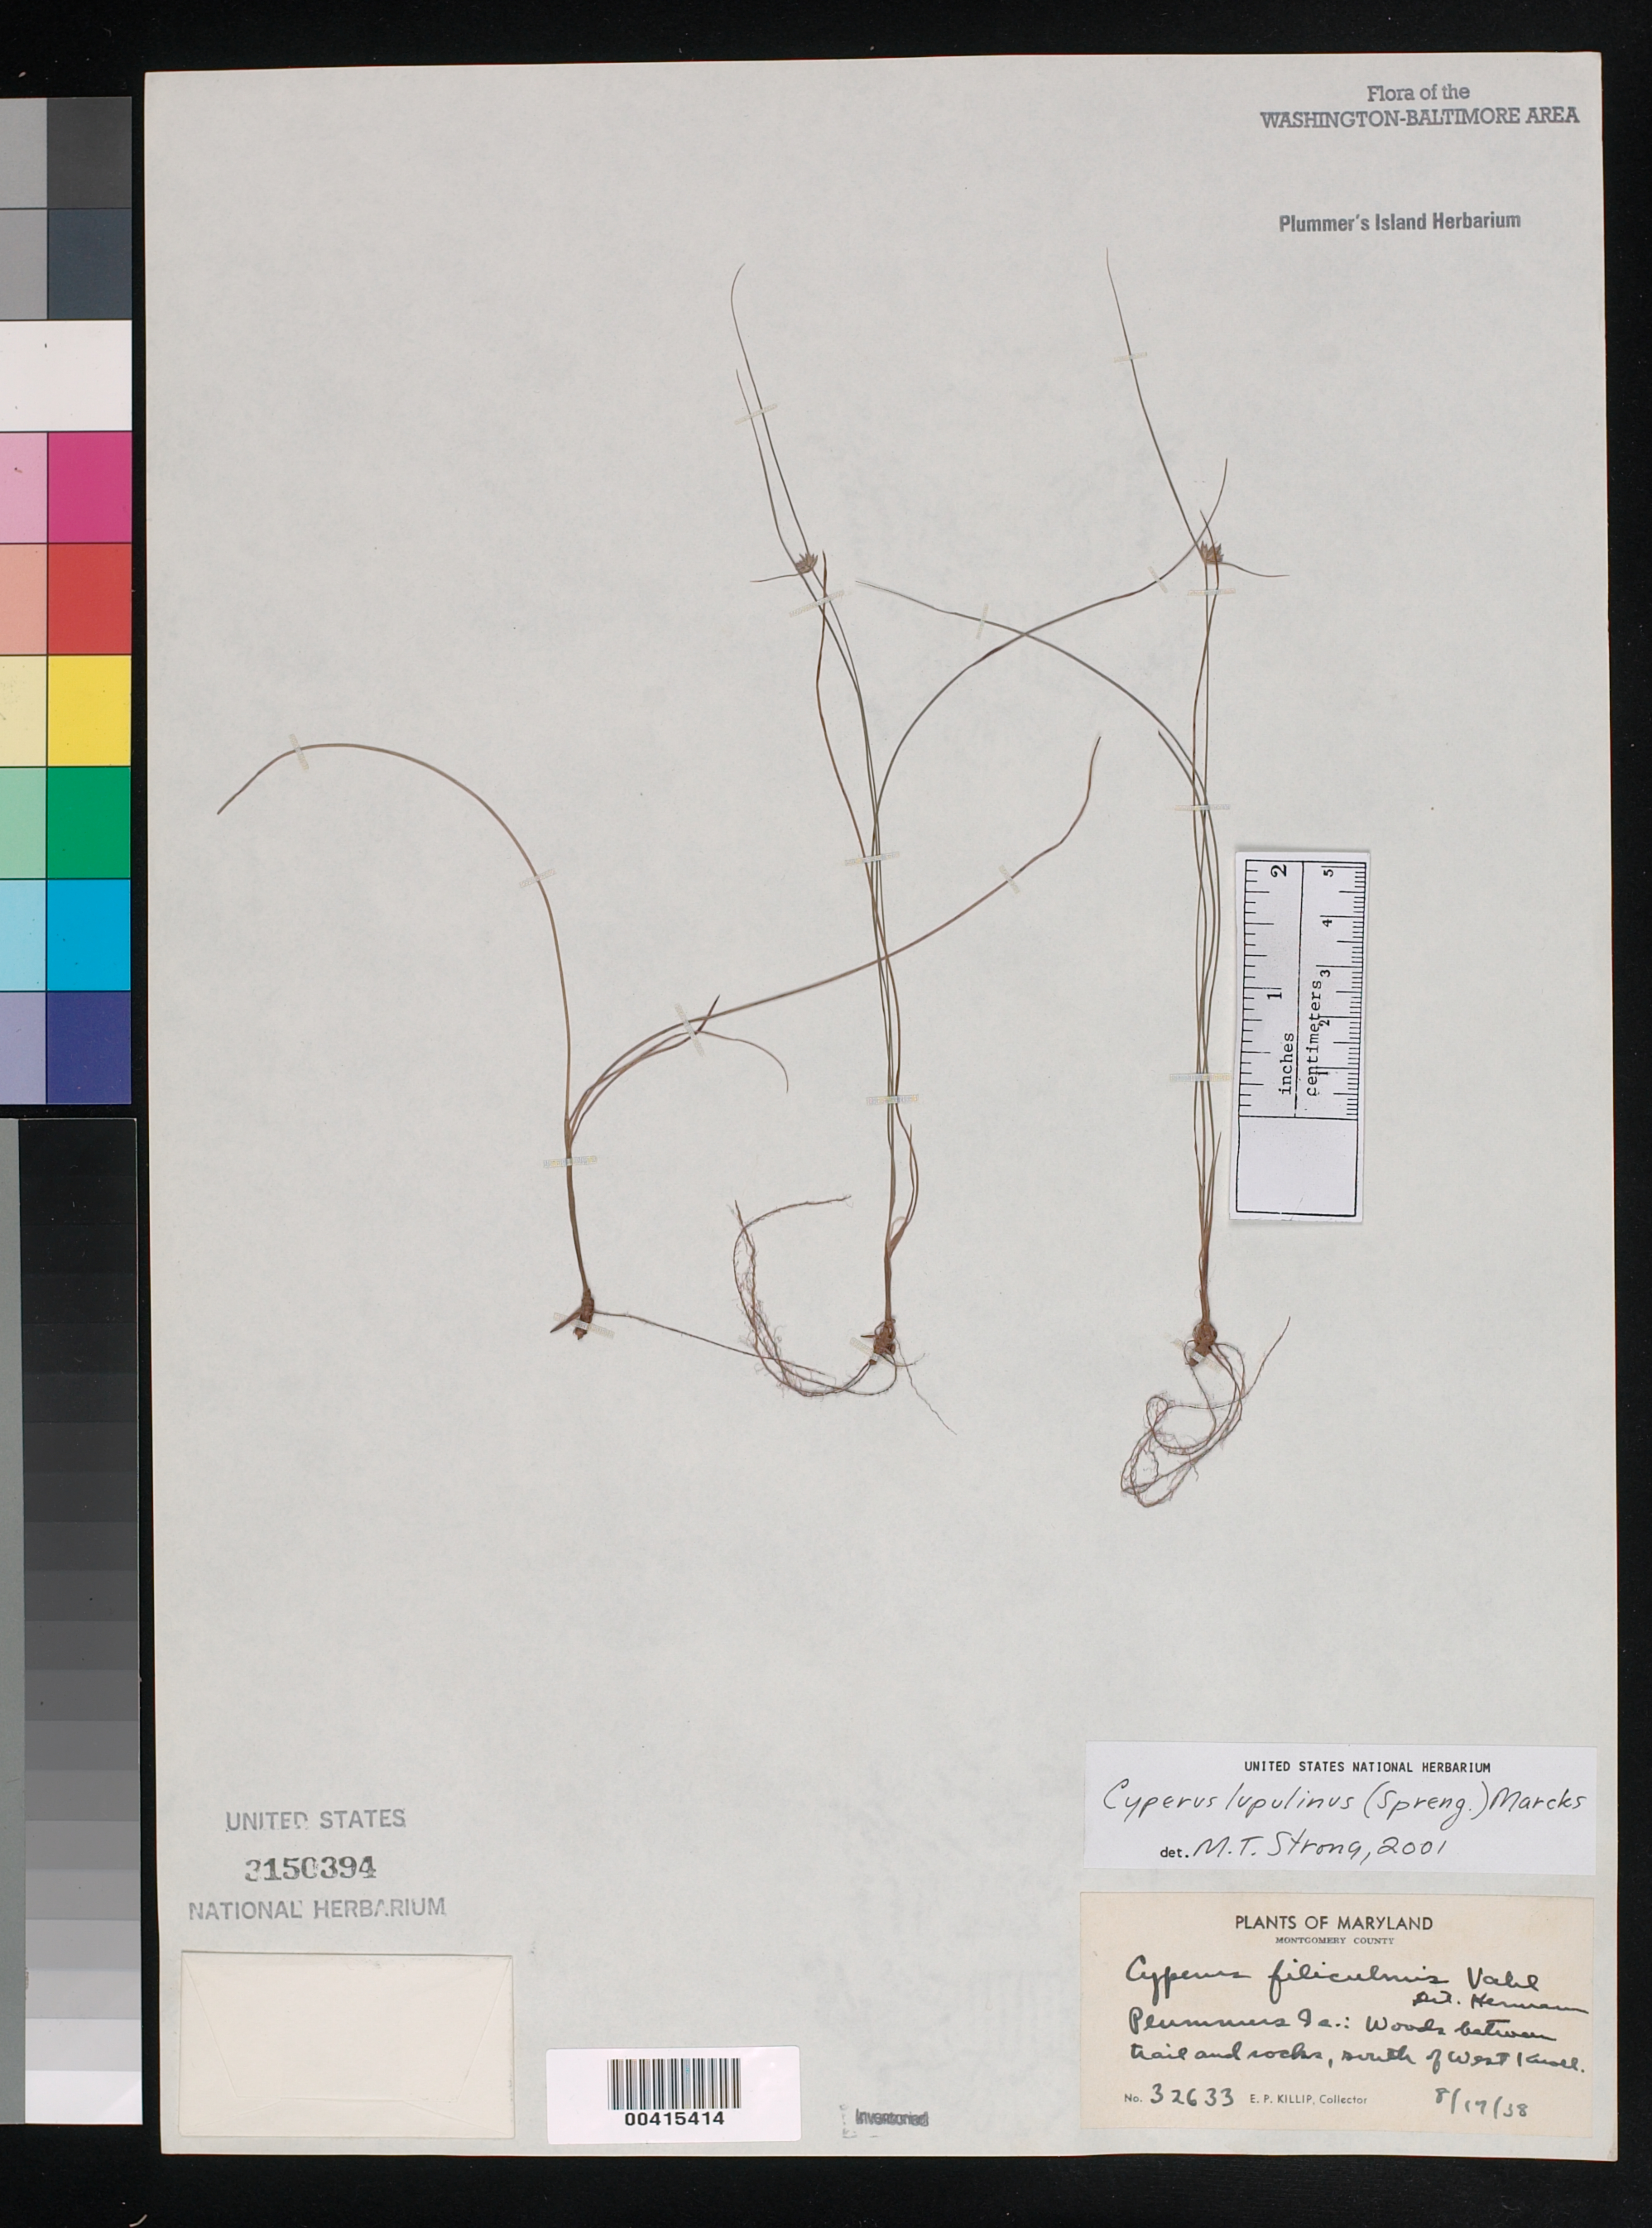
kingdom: Plantae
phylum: Tracheophyta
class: Liliopsida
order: Poales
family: Cyperaceae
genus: Cyperus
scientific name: Cyperus lupulinus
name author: (Spreng.) Marcks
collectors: E. P. Killip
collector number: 32633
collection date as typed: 17 Aug 1938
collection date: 1938-08-17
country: United States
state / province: Maryland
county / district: Montgomery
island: Plummers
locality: Plummer's Island; between trail and rocks south of W. knoll C. & O. Canal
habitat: Woods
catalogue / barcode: US 3150394